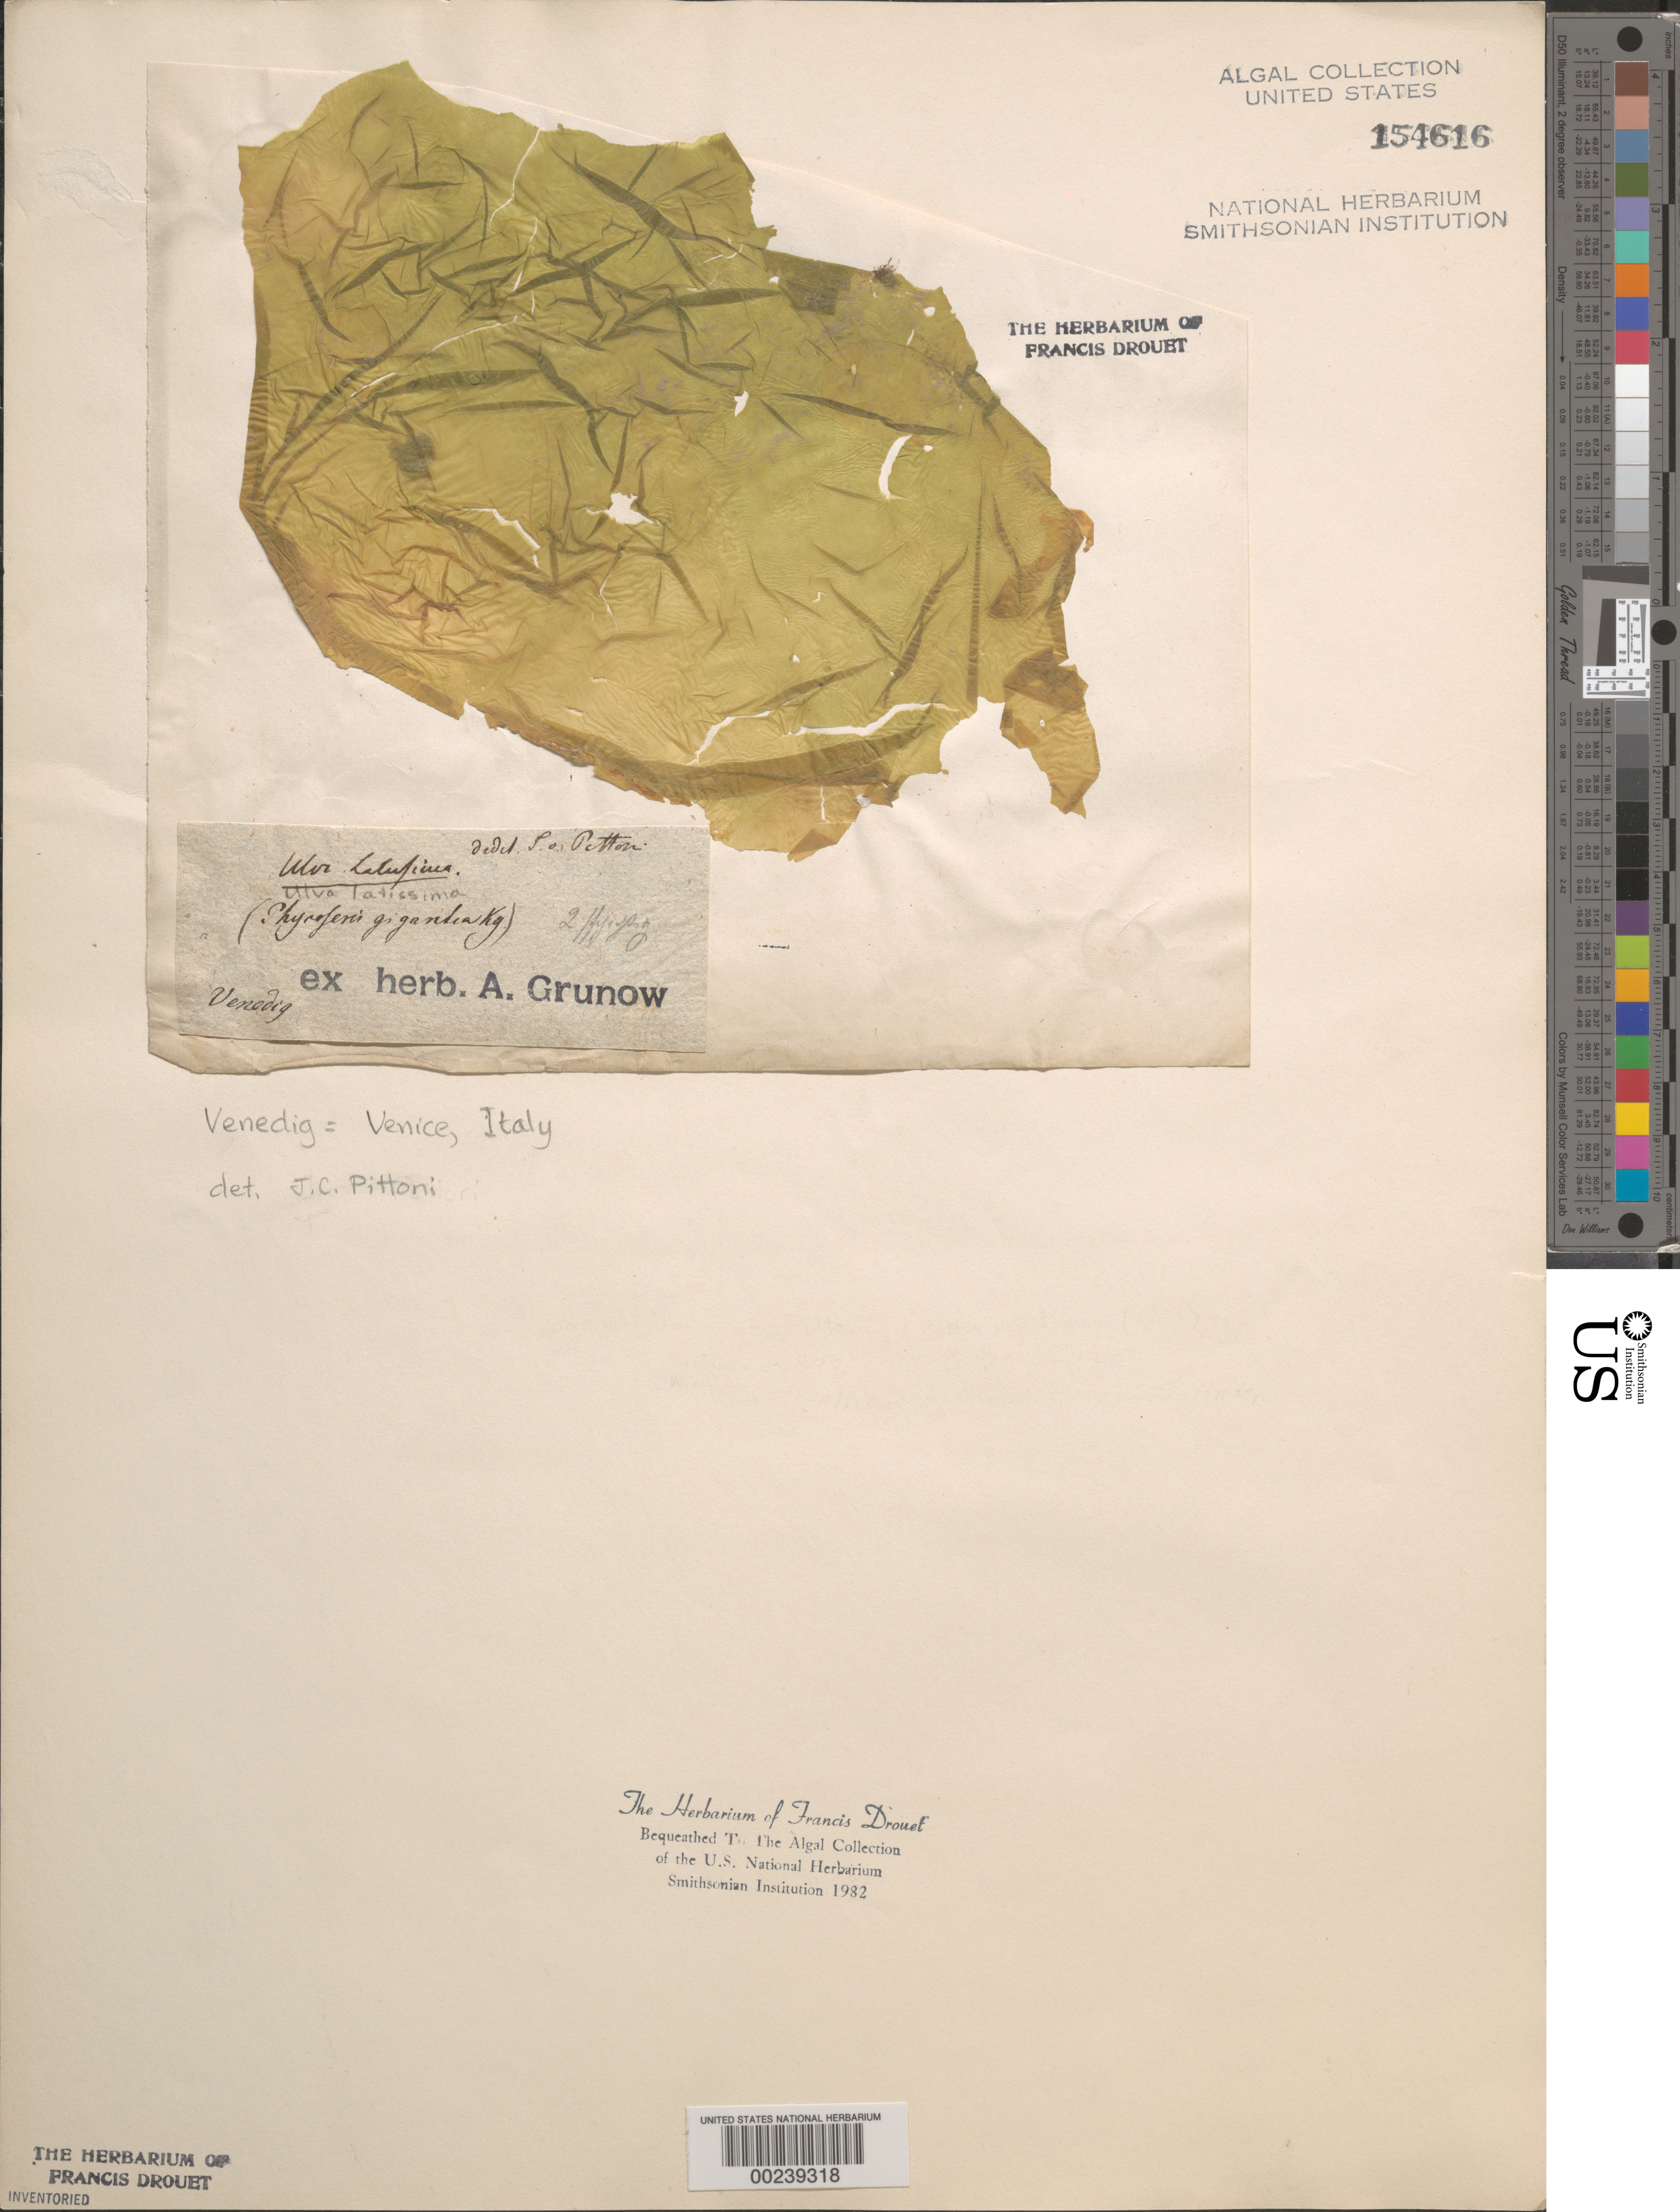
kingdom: Chromista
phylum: Ochrophyta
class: Phaeophyceae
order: Laminariales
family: Laminariaceae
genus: Saccharina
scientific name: Saccharina latissima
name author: C.E. Lane et al.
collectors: A. Grunow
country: Italy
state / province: Veneto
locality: Venice (venedig)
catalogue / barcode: US 154616